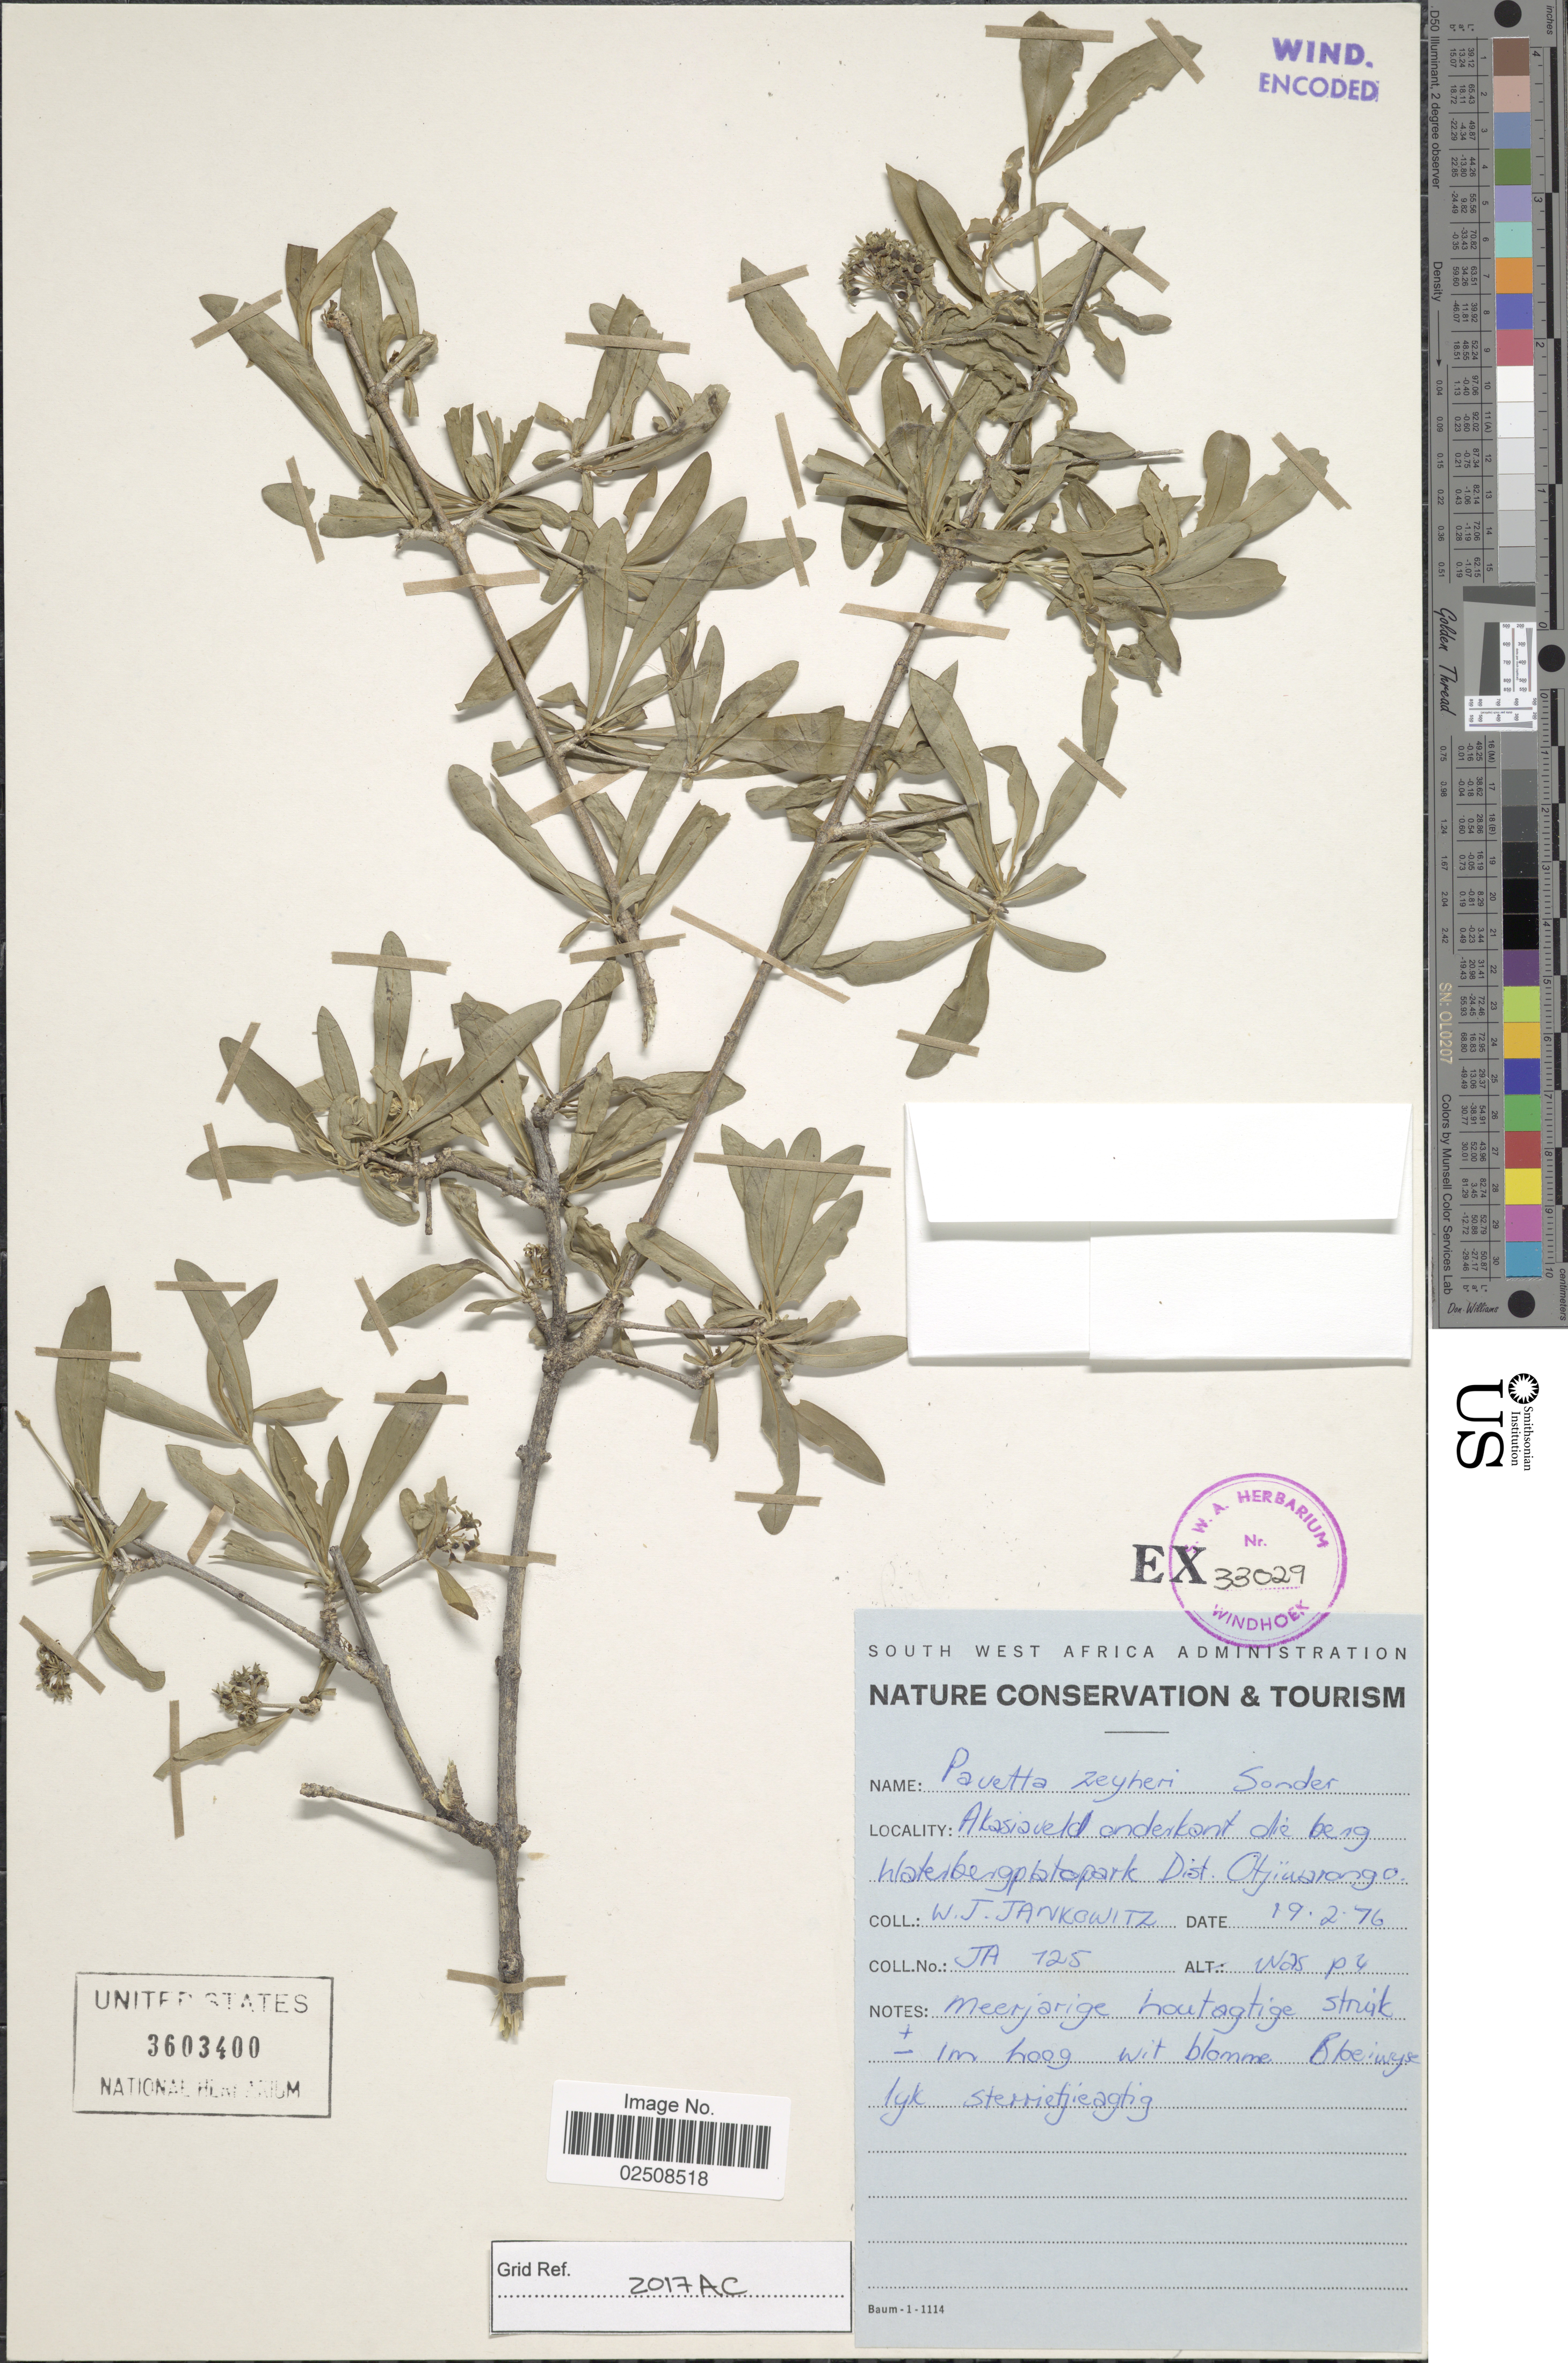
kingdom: Plantae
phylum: Tracheophyta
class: Magnoliopsida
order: Gentianales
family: Rubiaceae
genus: Pavetta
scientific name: Pavetta zeyheri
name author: Sond.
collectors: W. Jankowitz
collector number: JA 128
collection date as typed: Transcribed d/m/y: 19/2/76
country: Namibia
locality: Akasiaveld onderkant die berg Waterbergplatopark Dist. Otijuarongo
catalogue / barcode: US 3603400